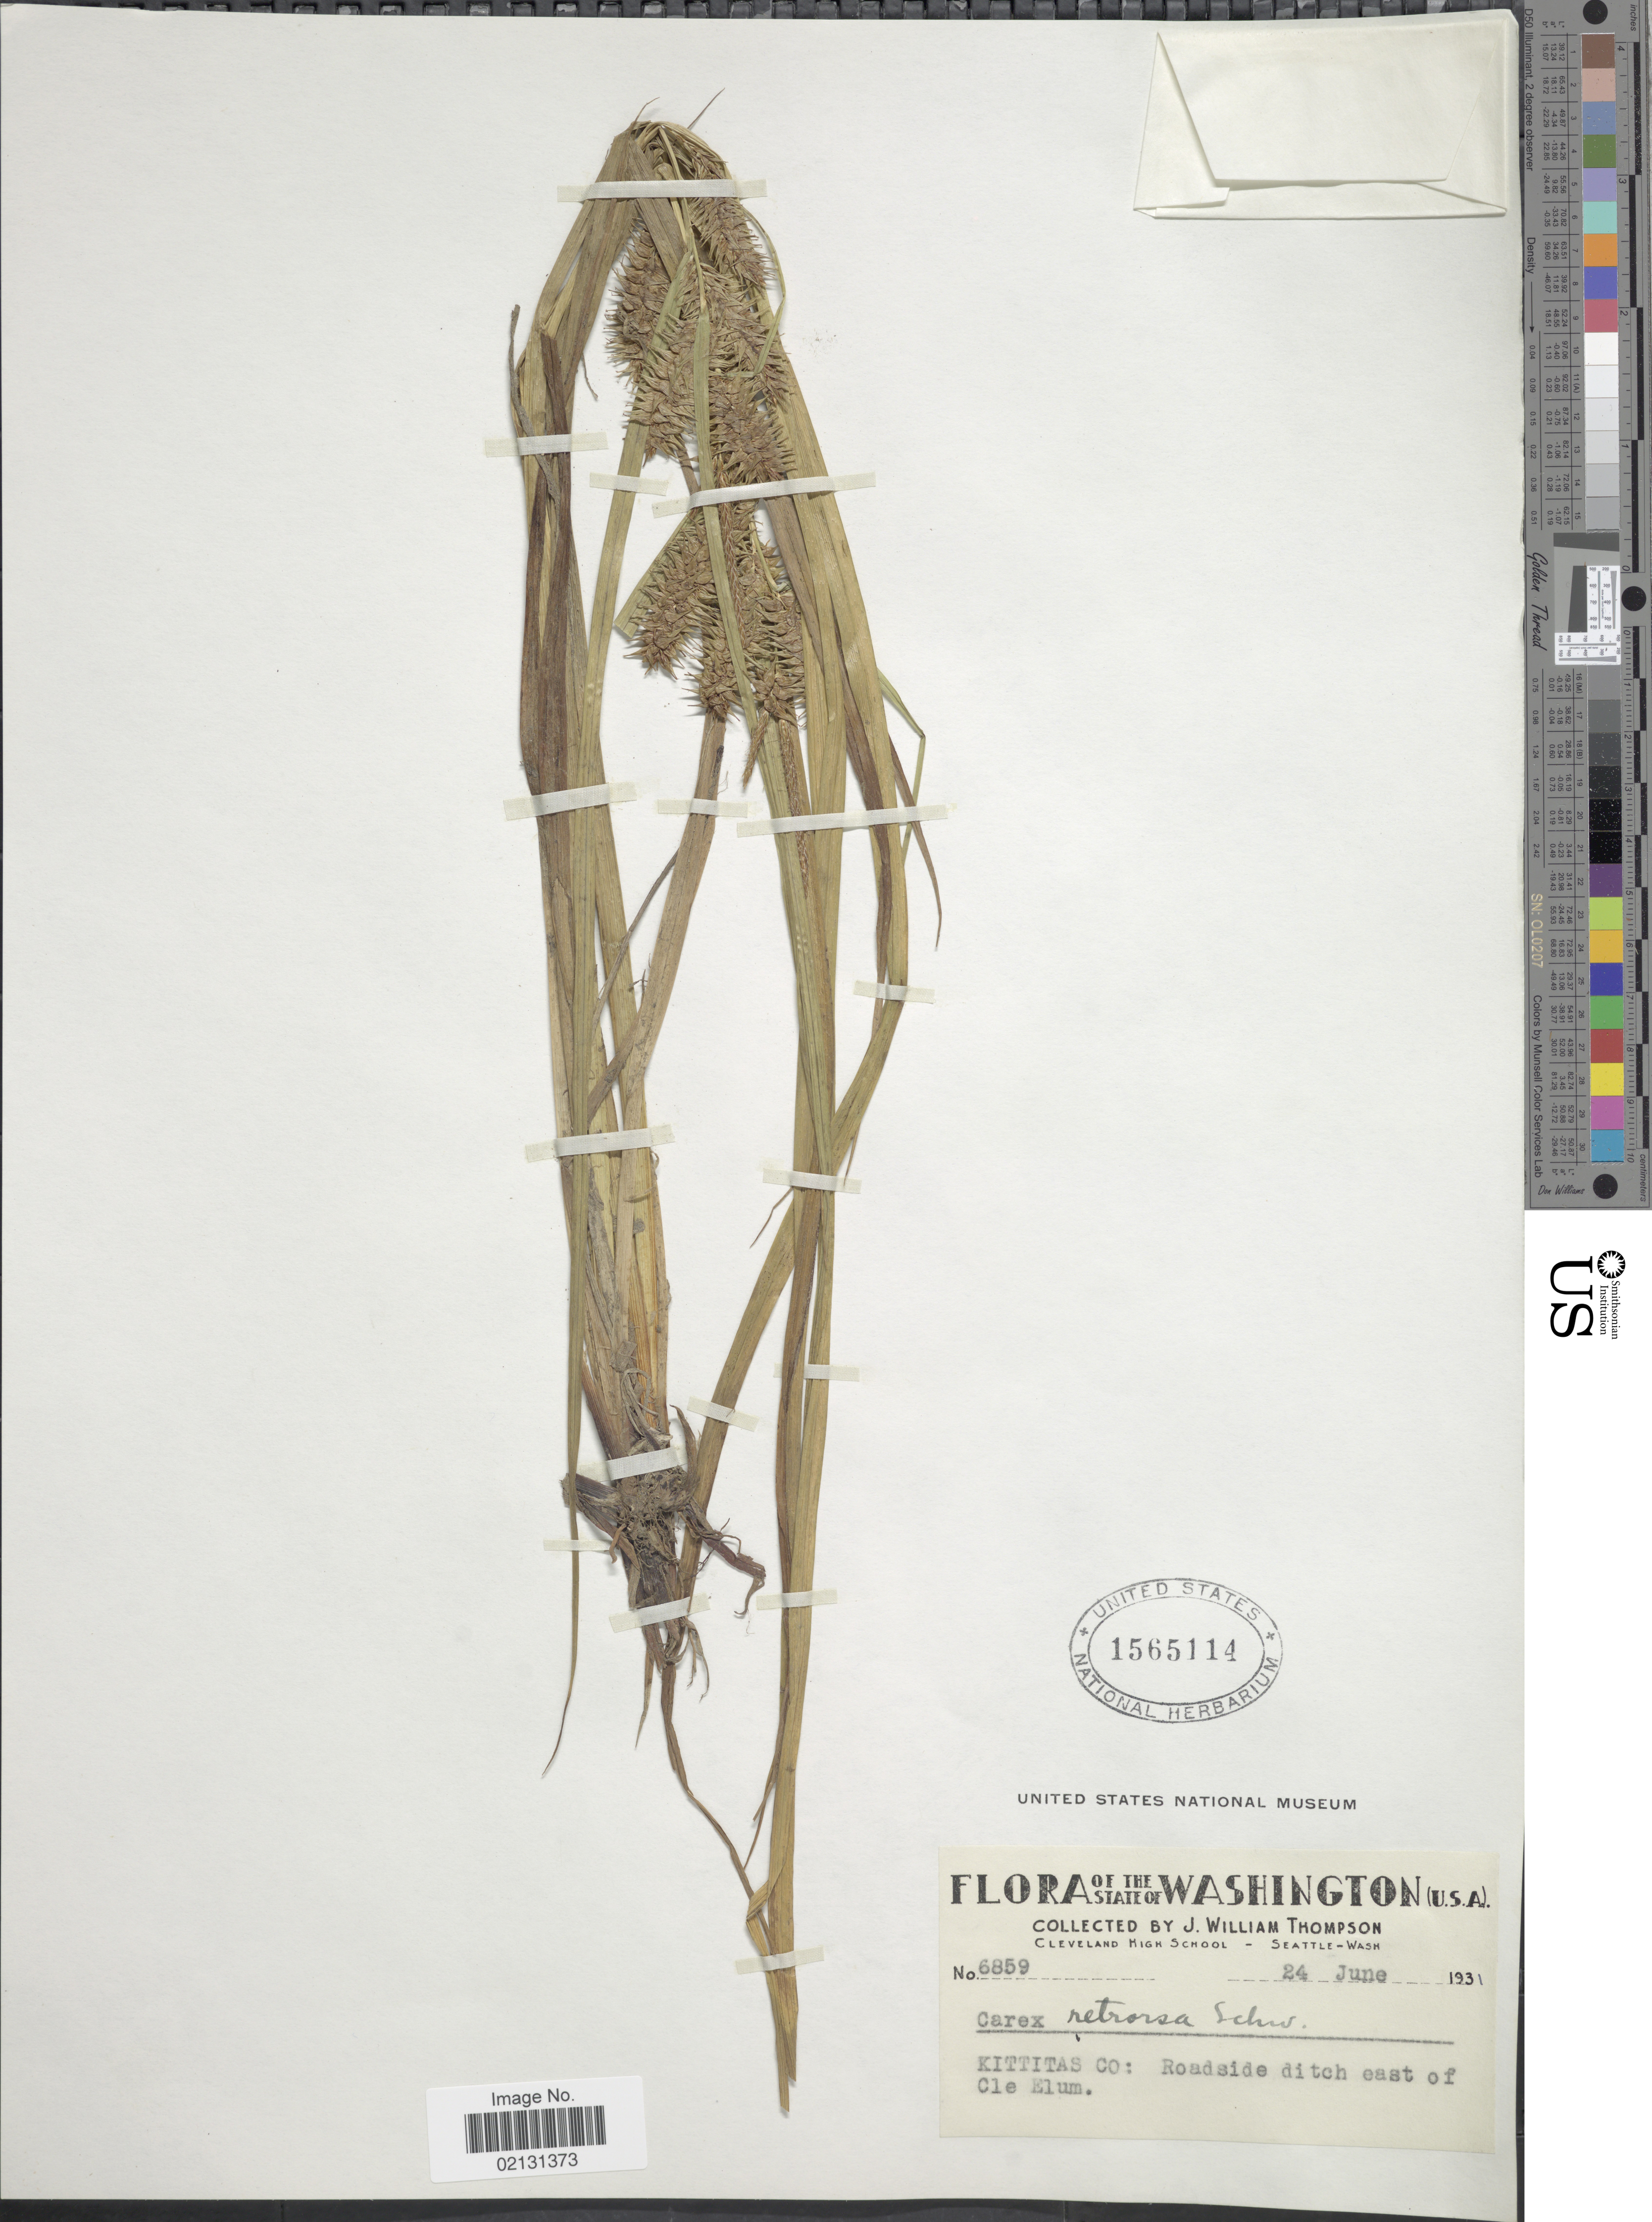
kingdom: Plantae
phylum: Tracheophyta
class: Liliopsida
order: Poales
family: Cyperaceae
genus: Carex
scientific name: Carex retrorsa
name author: Schwein.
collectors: J. W. Thompson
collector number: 6859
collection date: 1931-06-24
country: United States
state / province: Washington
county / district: Kittitas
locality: Kittitas Co: Roadside ditch east of Cle Elum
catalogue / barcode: US 1565114